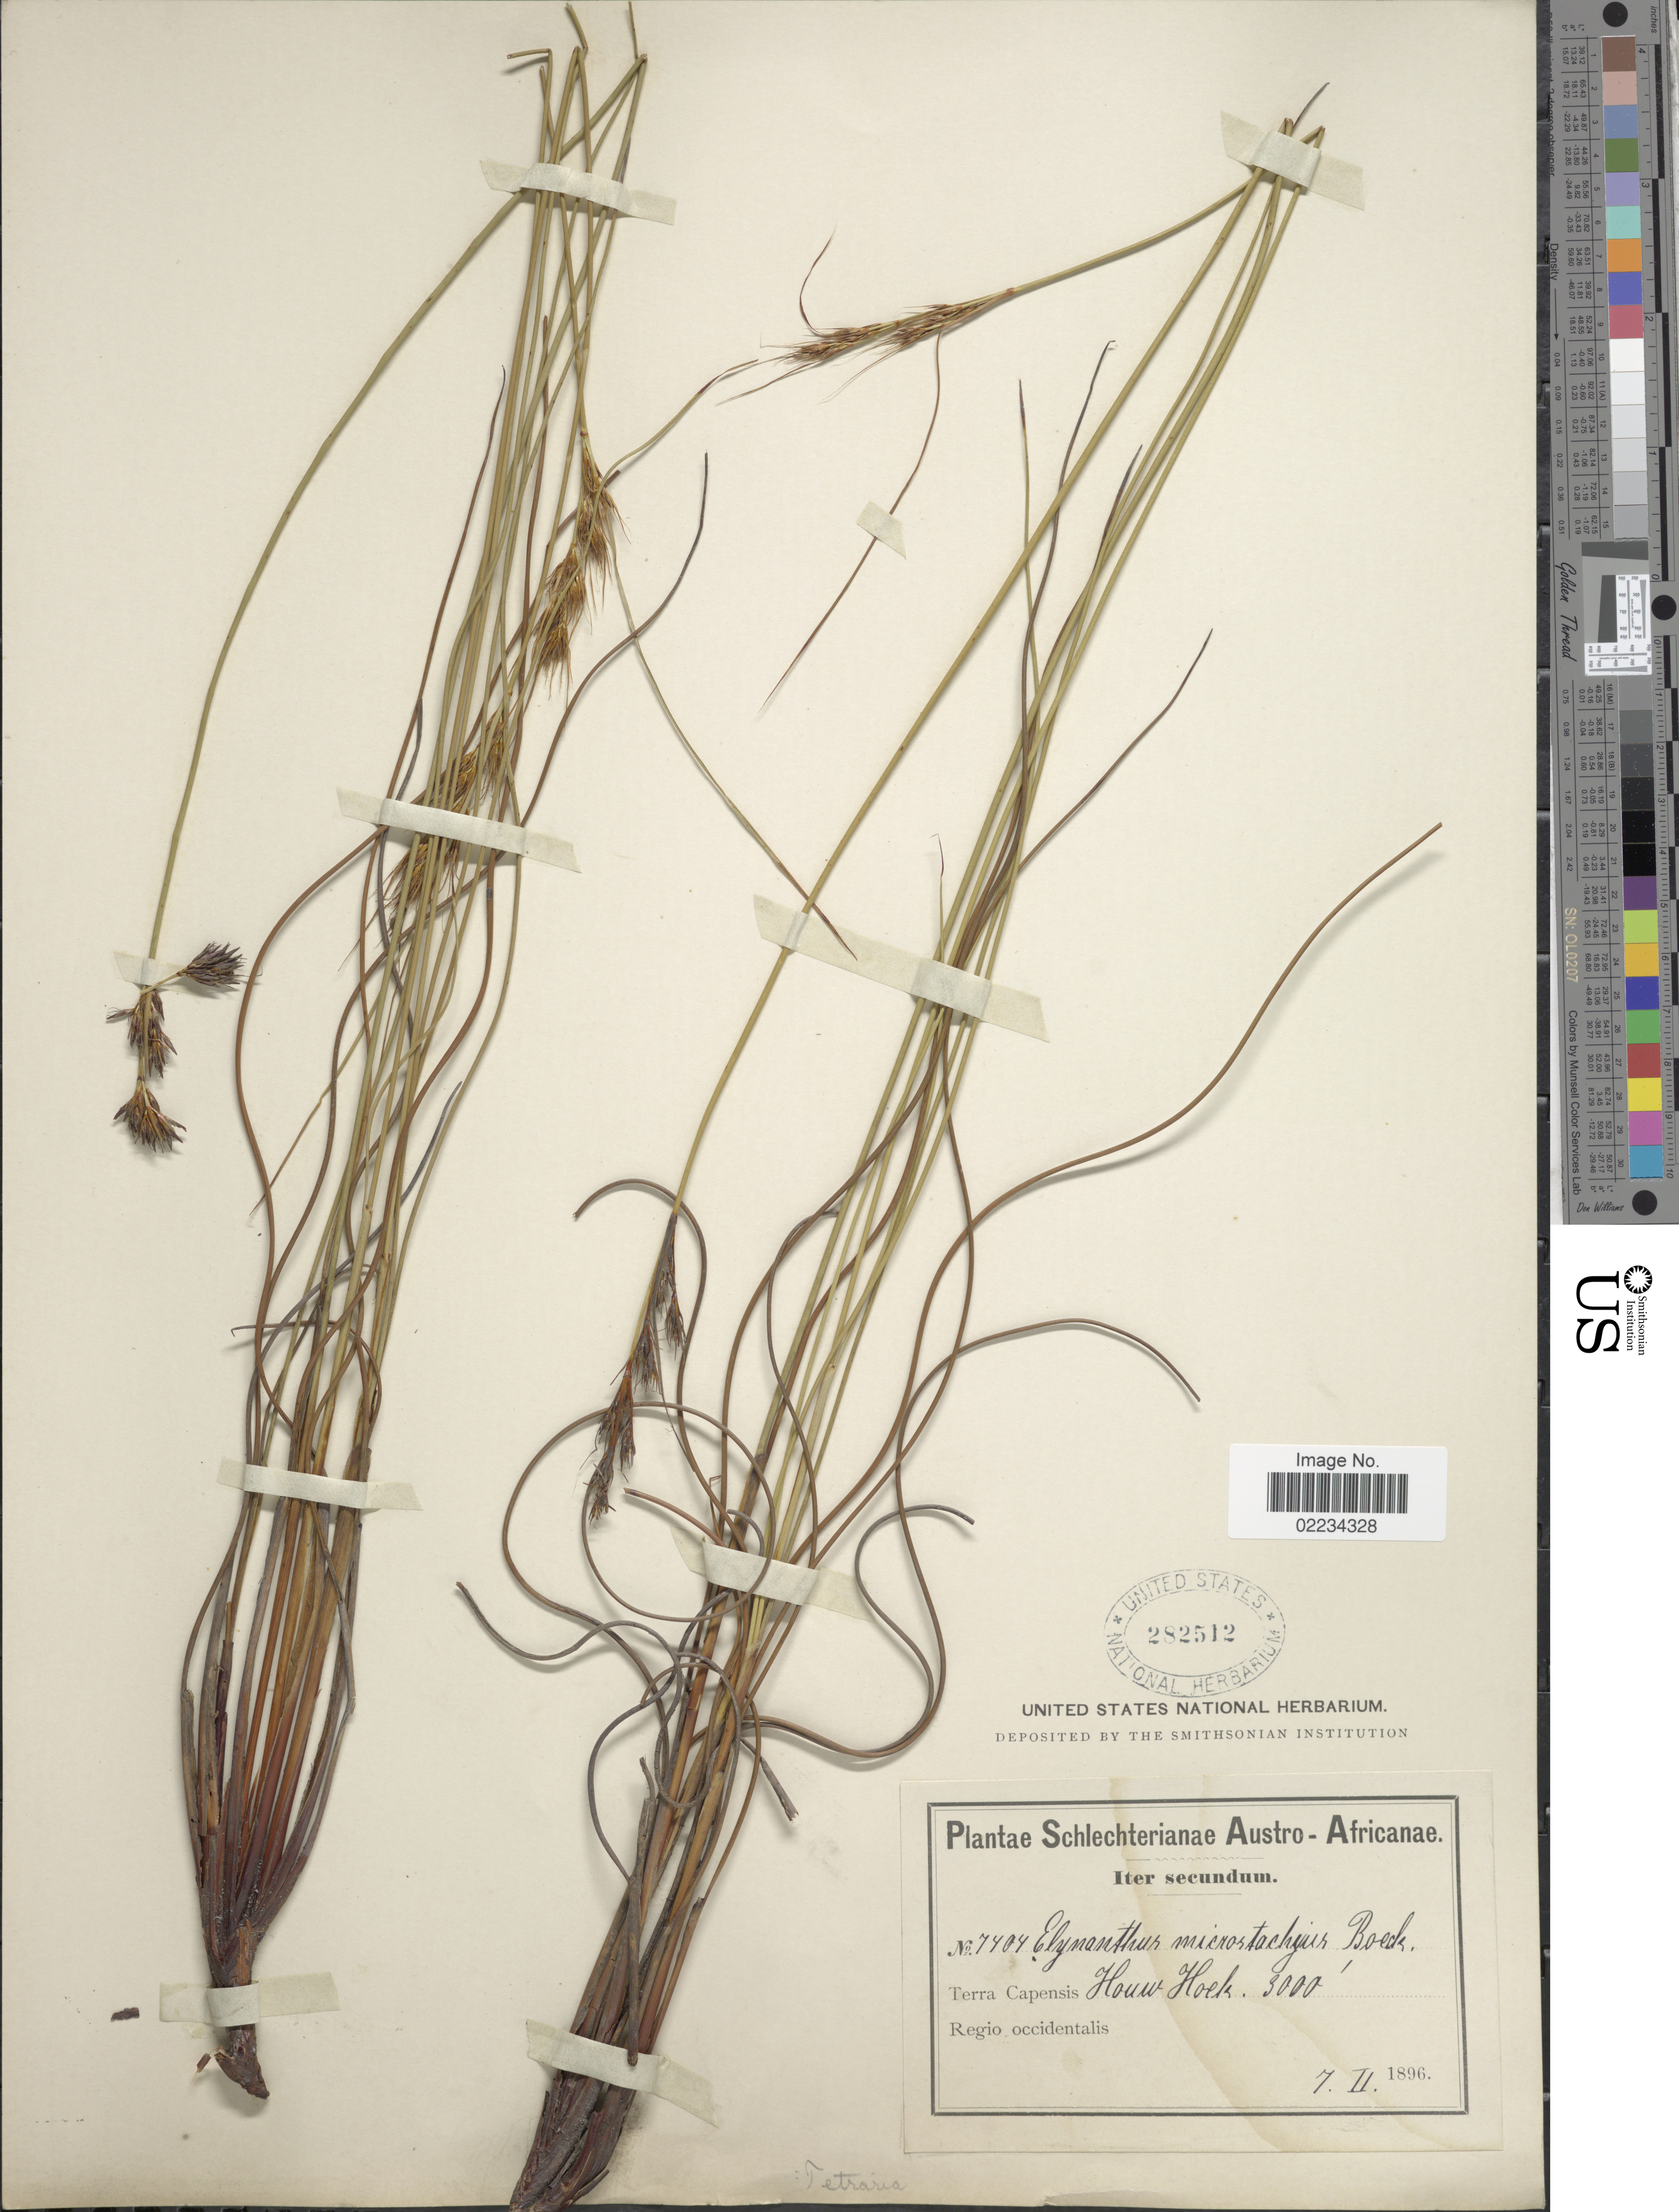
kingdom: Plantae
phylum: Tracheophyta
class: Liliopsida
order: Poales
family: Cyperaceae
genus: Schoenus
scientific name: Schoenus crassus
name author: (Levyns) T.L. Elliott & Muasya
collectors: Schlechter, --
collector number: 7404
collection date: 1896-02-07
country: South Africa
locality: Austro-Africanae, Iter secundum, Terra Capensis How Hoek, Regio occidentalis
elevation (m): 914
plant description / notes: cited by T.L. Elliott and Muasya, South African J. Bot. 130: 337. 2020.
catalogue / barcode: US 282512